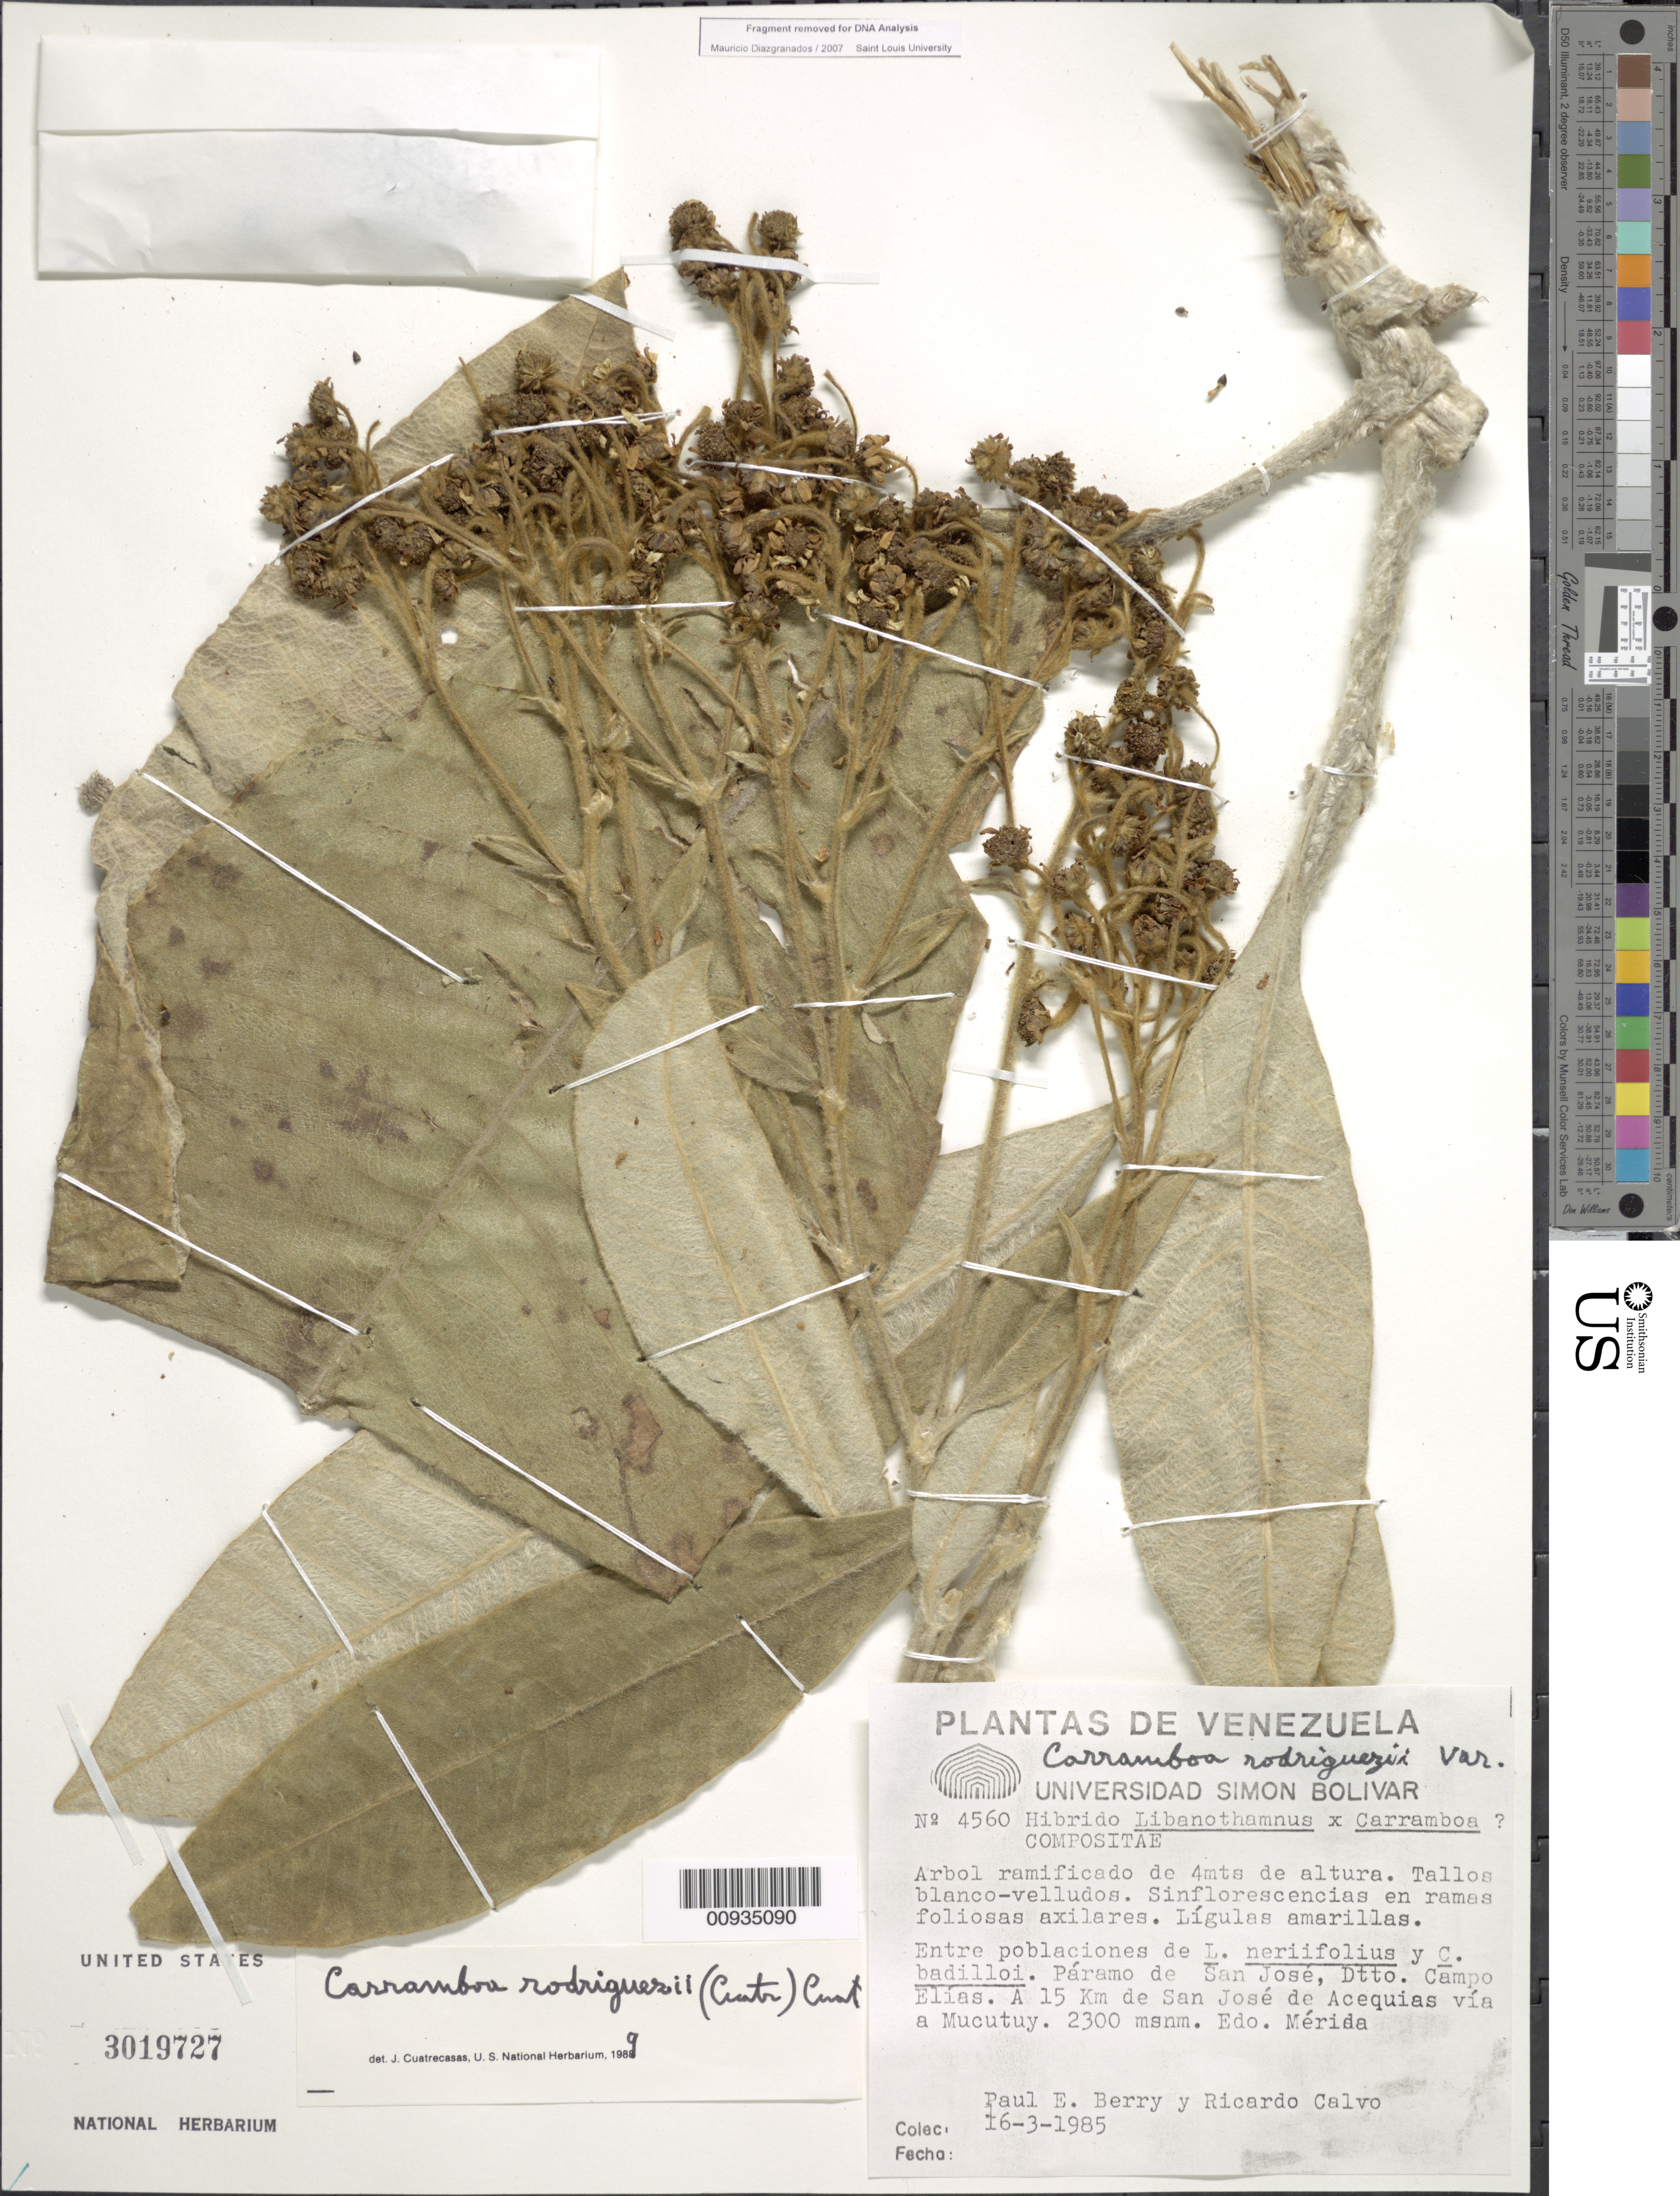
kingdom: Plantae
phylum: Tracheophyta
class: Magnoliopsida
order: Asterales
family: Asteraceae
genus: Carramboa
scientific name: Carramboa rodriguezii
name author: (Cuatrec.) Cuatrec.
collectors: P. E. Berry & R. Calvo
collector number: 4560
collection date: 1985-03-16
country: Venezuela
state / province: Mérida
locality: Paramo de San Jose, Dtto. Campo Elias, A 15 km de San Jose de Acequias via Mucutuy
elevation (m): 2300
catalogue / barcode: US 3019727